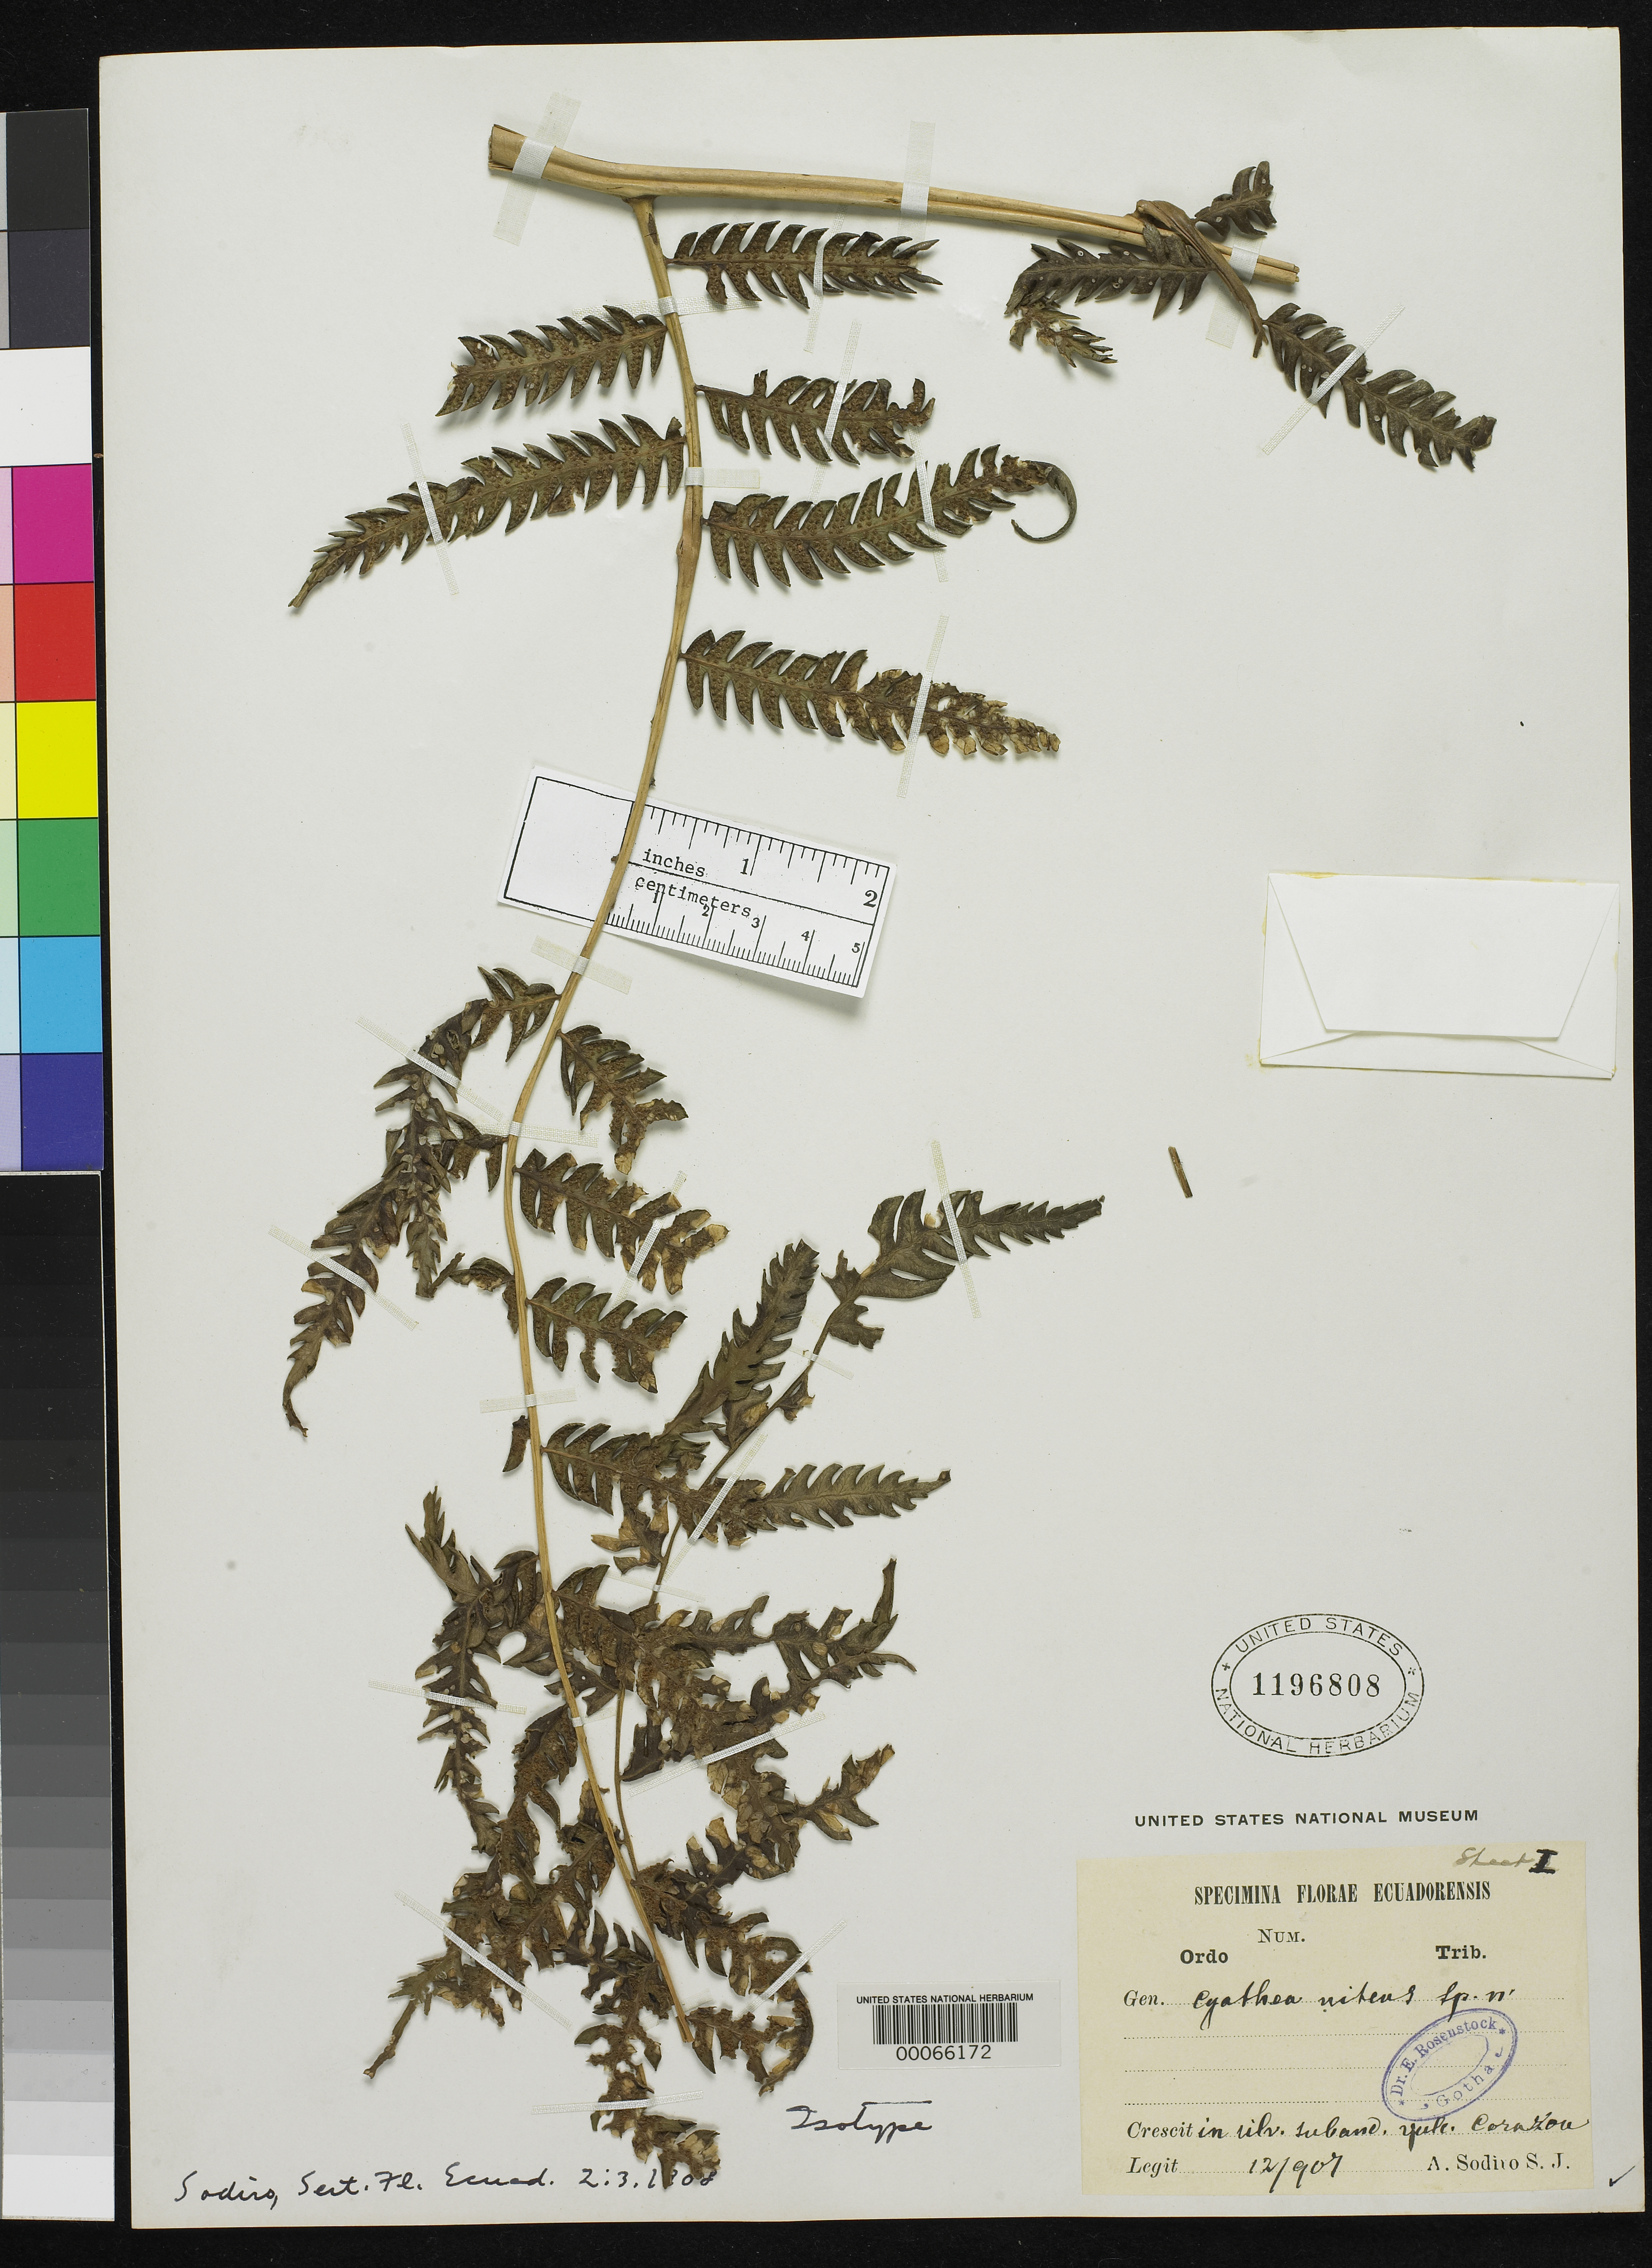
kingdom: Plantae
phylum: Tracheophyta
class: Polypodiopsida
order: Cyatheales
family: Cyatheaceae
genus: Cyathea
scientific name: Cyathea nitens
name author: Sodiro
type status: Type Collection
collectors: L. Sodiro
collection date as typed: Dec 1907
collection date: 1907-12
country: Ecuador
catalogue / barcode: US 1196808